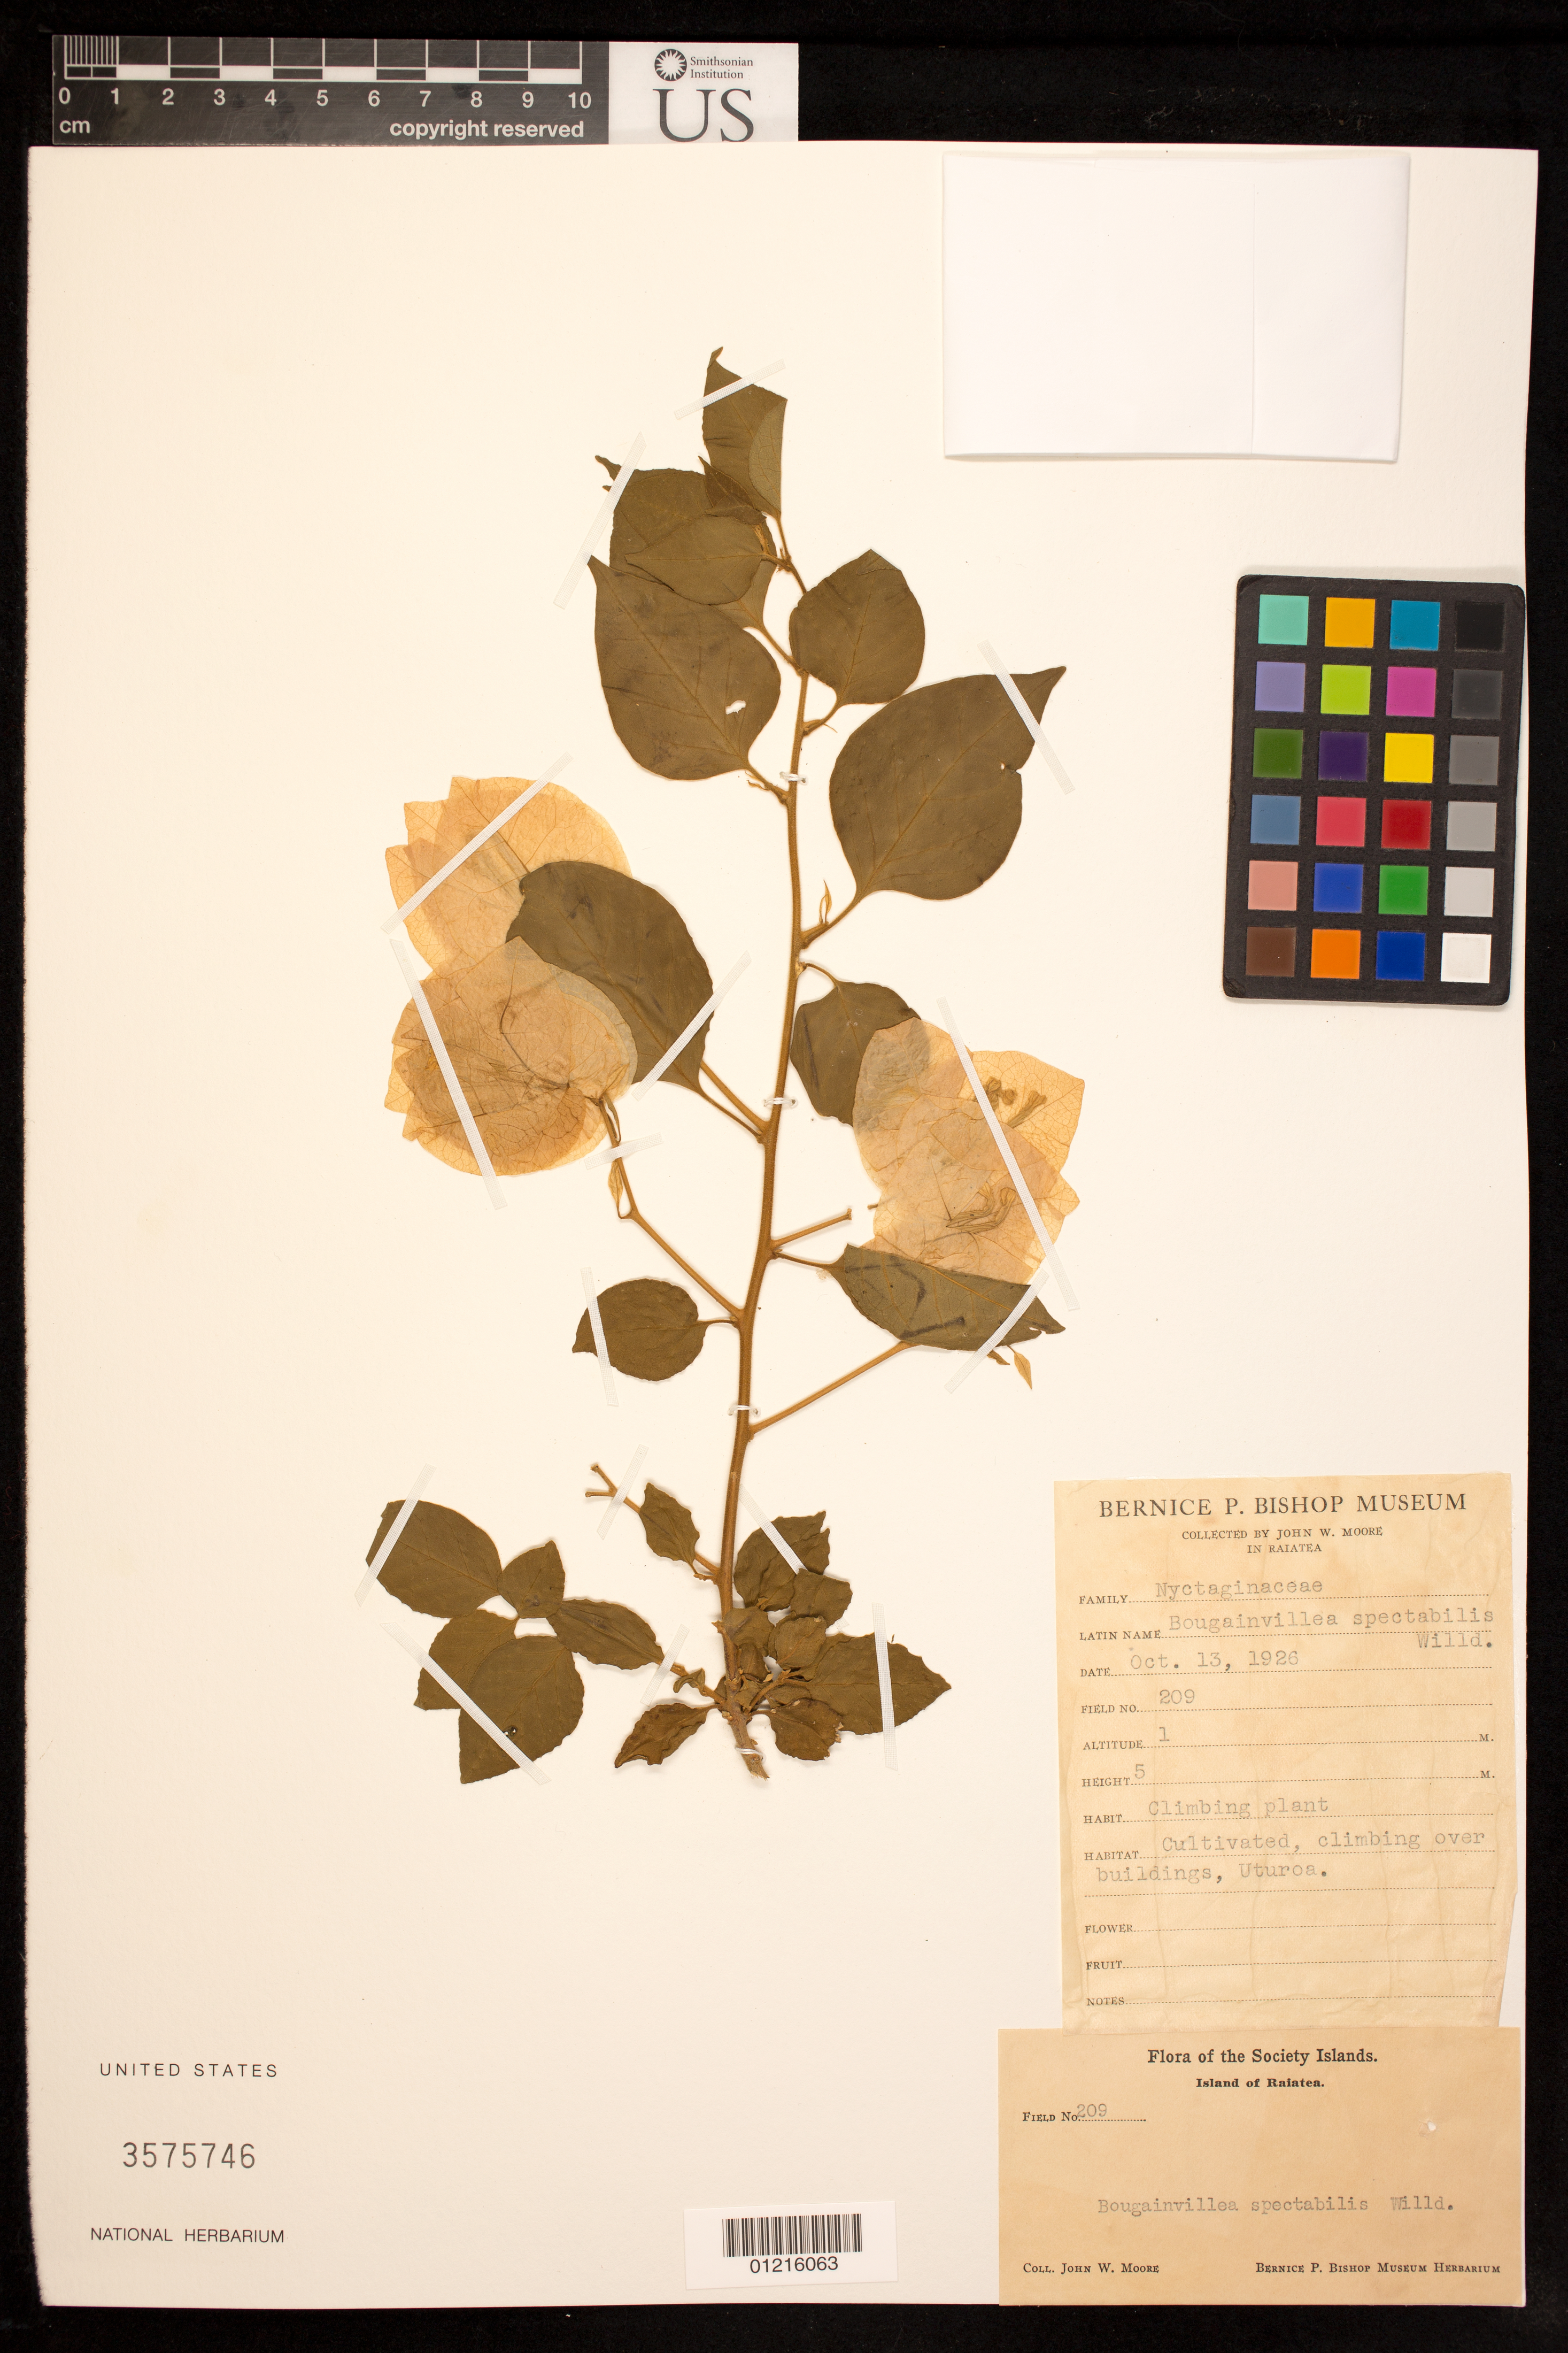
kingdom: Plantae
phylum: Tracheophyta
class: Magnoliopsida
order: Caryophyllales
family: Nyctaginaceae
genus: Bougainvillea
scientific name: Bougainvillea spectabilis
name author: Willd.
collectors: J. Moore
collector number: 209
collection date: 1926-10-13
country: French Polynesia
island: Raiatea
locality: Uturoa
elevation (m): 1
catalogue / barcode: US 3575746